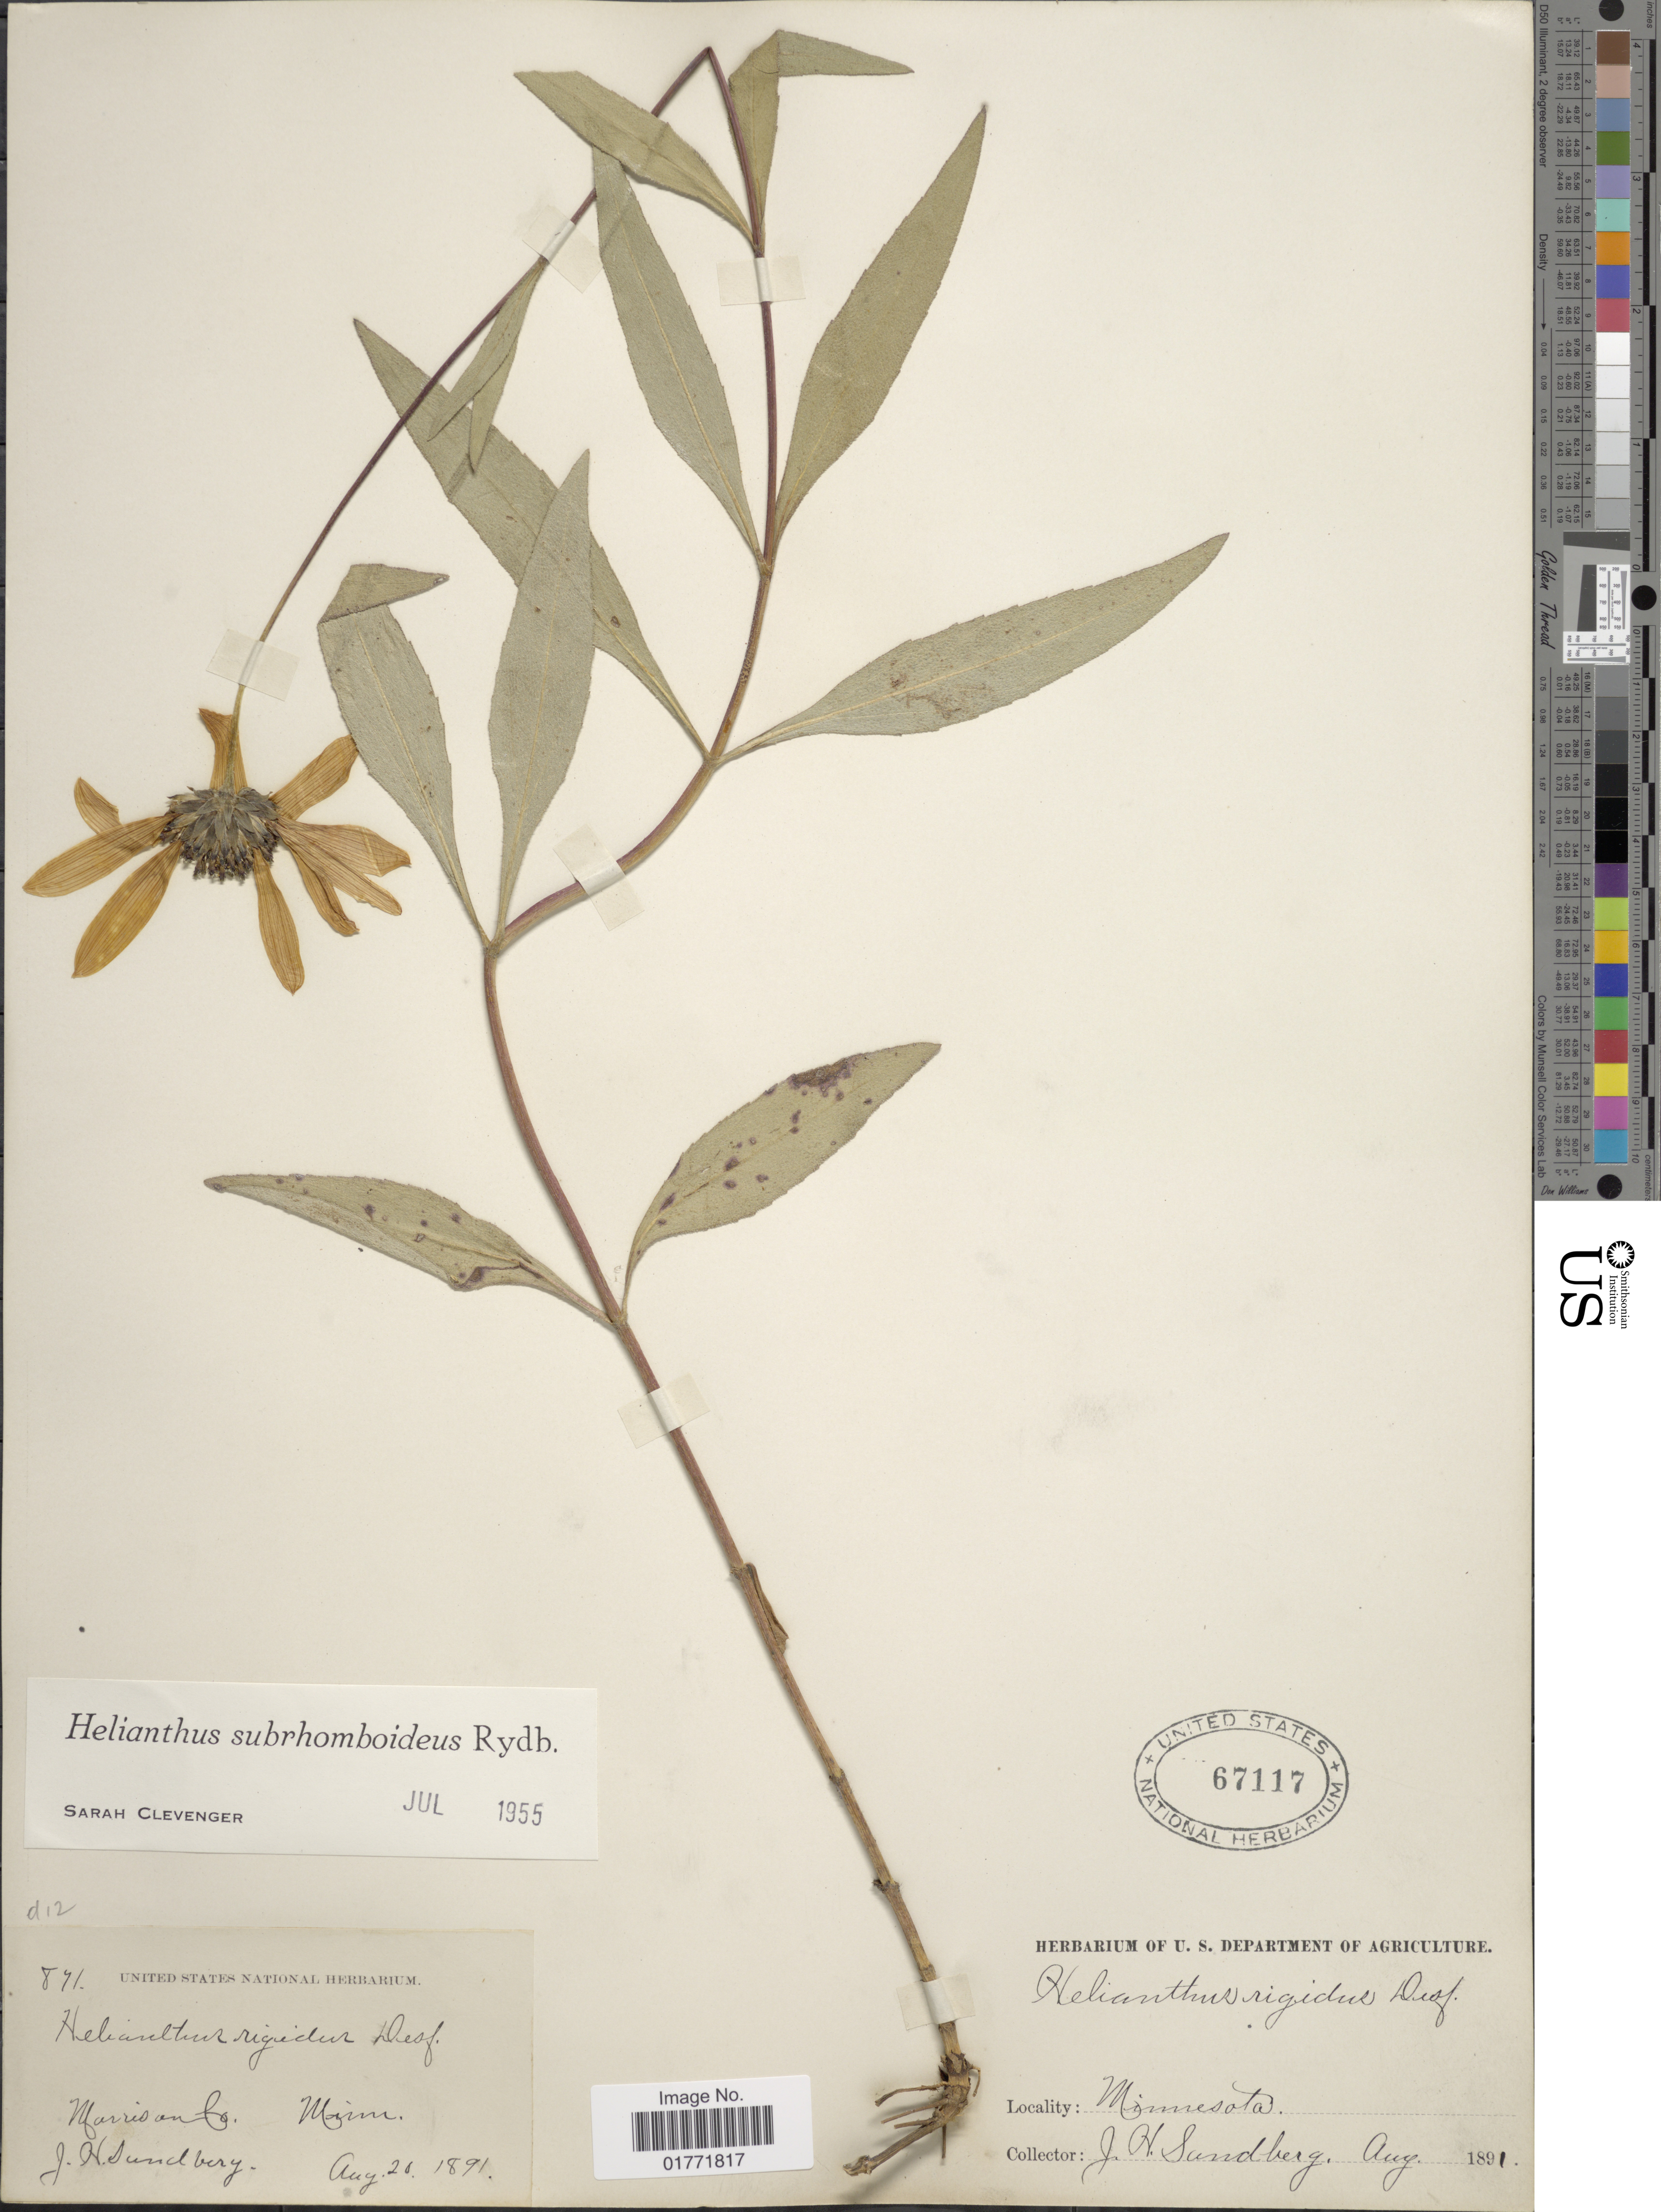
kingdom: Plantae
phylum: Tracheophyta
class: Magnoliopsida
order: Asterales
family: Asteraceae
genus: Helianthus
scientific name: Helianthus subrhomboideus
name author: Rydb.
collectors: J. Sanberg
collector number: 871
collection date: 1891-08-20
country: United States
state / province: Minnesota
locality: Morrison Co. Minn.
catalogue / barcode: US 67117